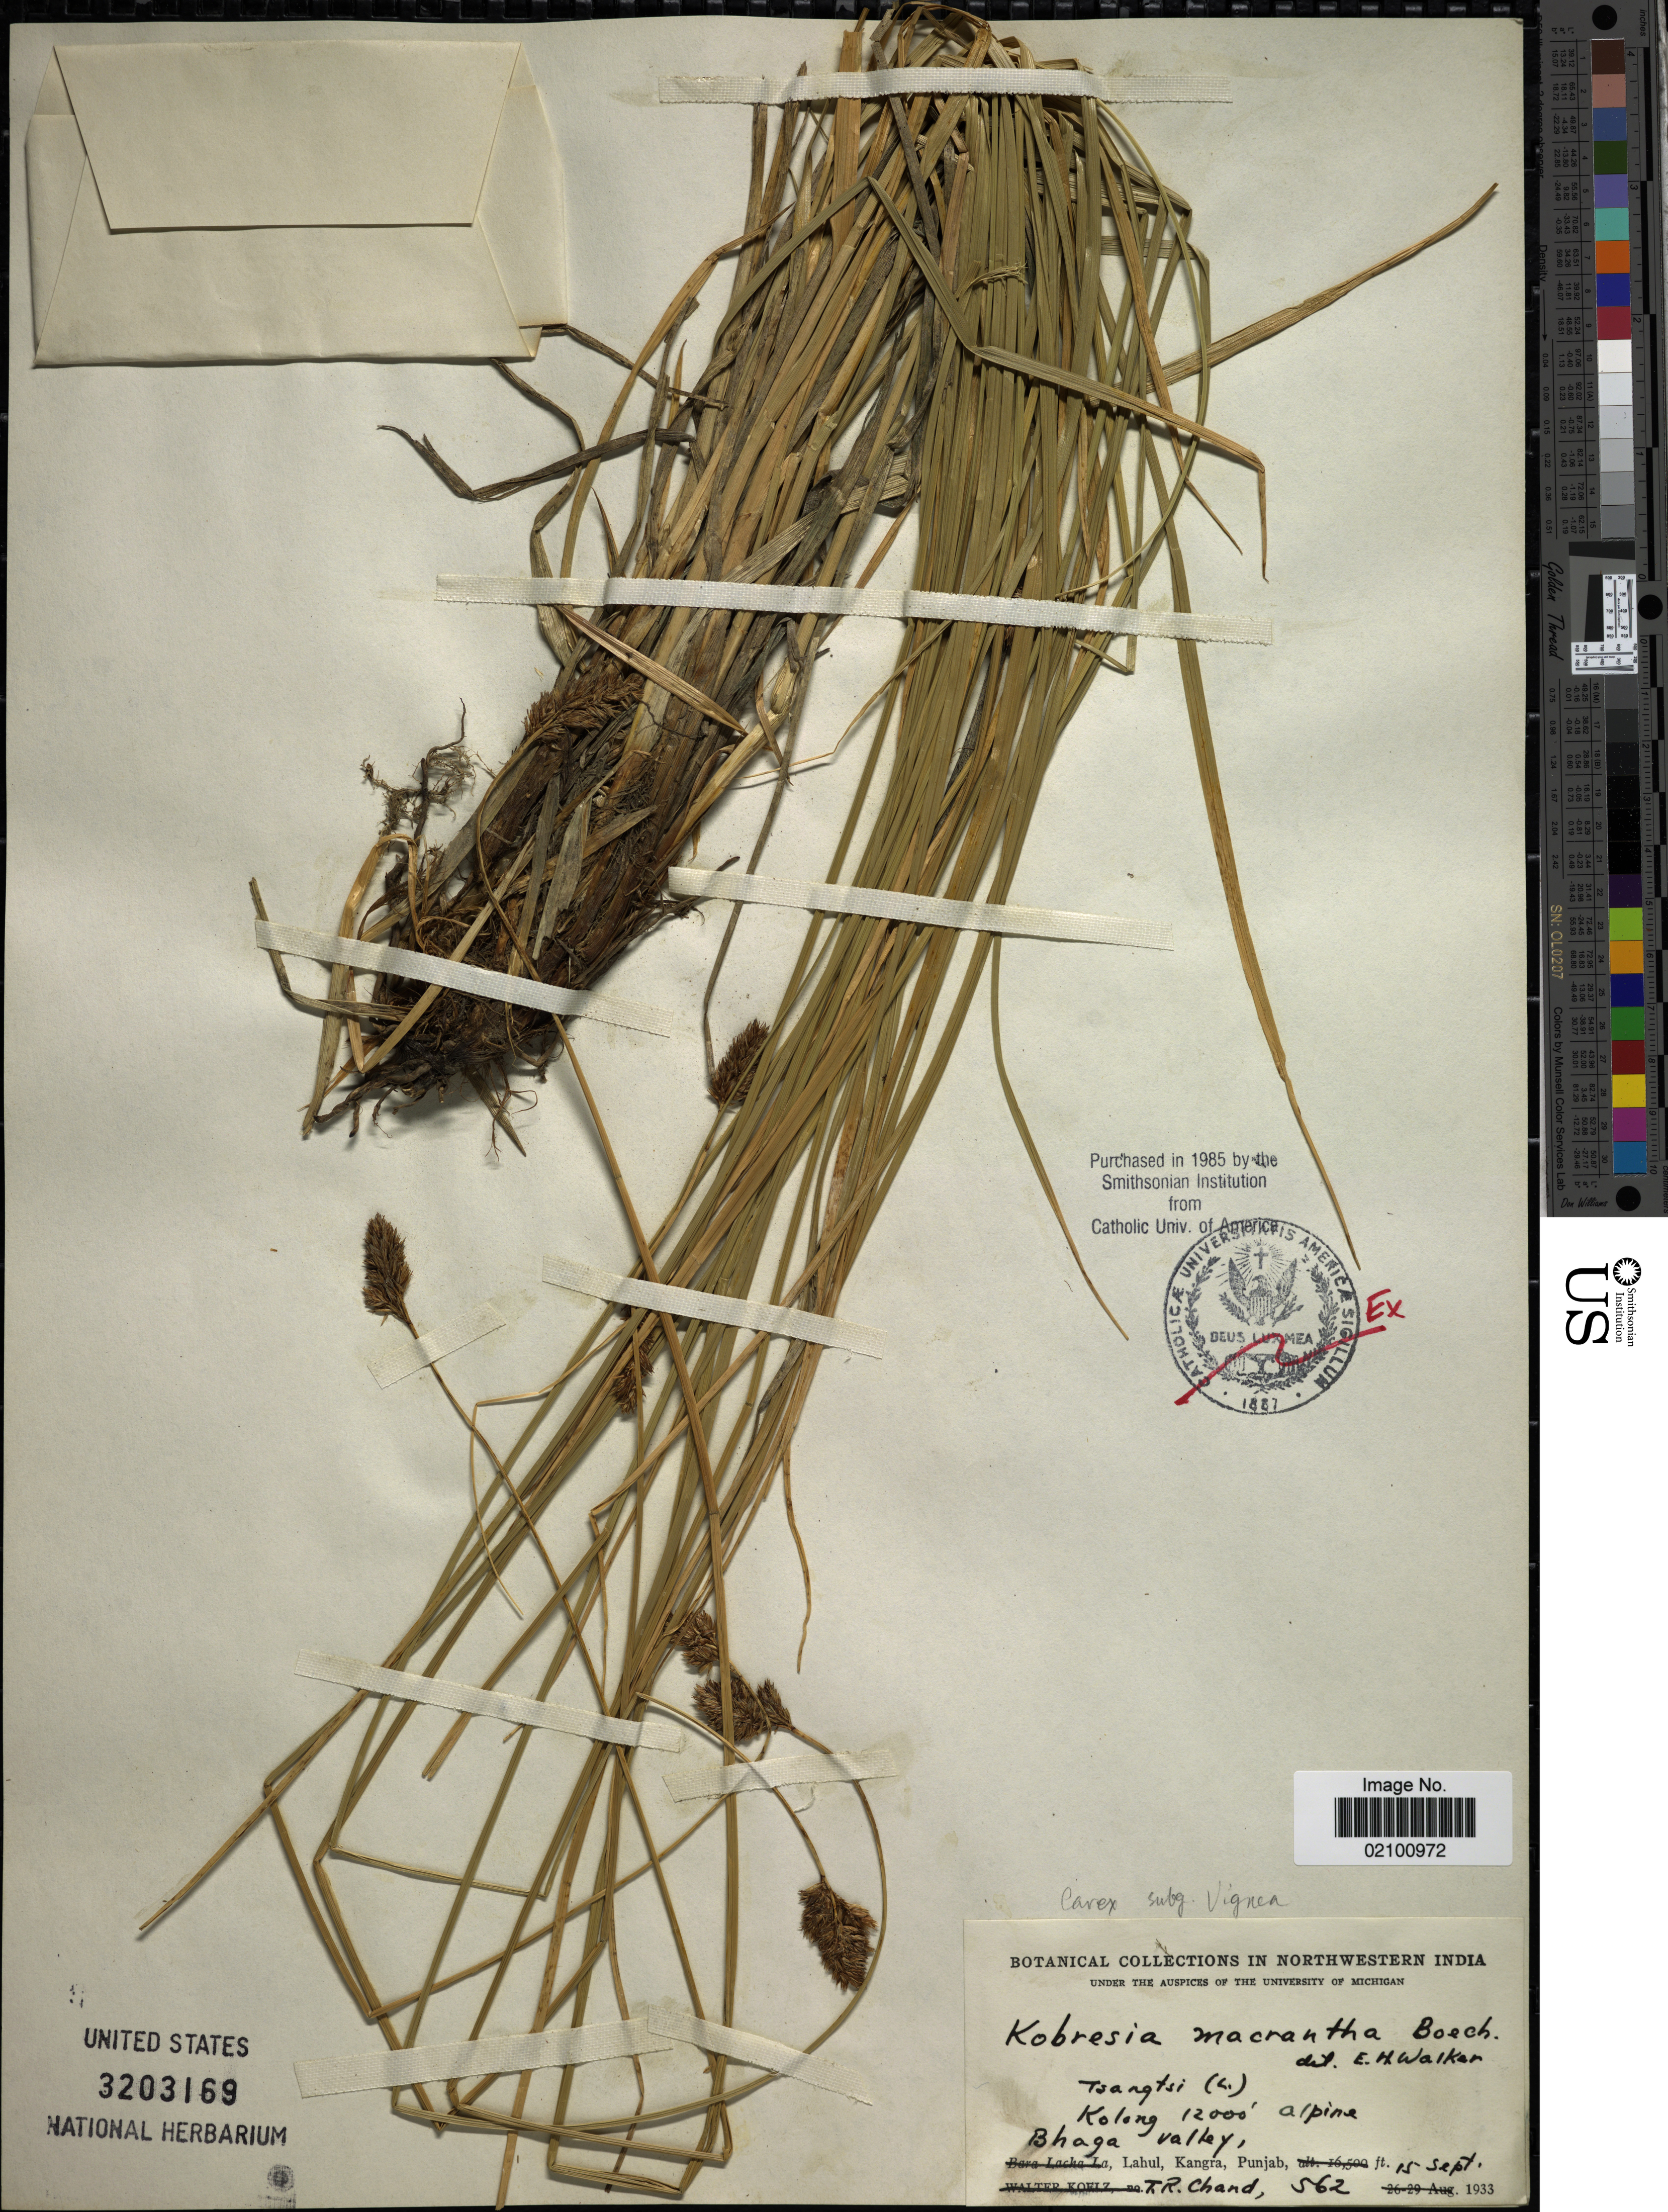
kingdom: Plantae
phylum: Tracheophyta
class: Liliopsida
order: Poales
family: Cyperaceae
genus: Carex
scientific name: Carex nudicarpa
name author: (Y.C. Yang) S.R. Zhang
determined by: Strong, M. T., (US), Smithsonian Institution - National Museum of Natural History (UNITED STATES)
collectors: T. R. Chand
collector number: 562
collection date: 1933-09-15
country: India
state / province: Punjab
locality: Northwestern India, Kolong, Bhaga Valley, Lahul, Kangra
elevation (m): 3658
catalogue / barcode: US 3203169